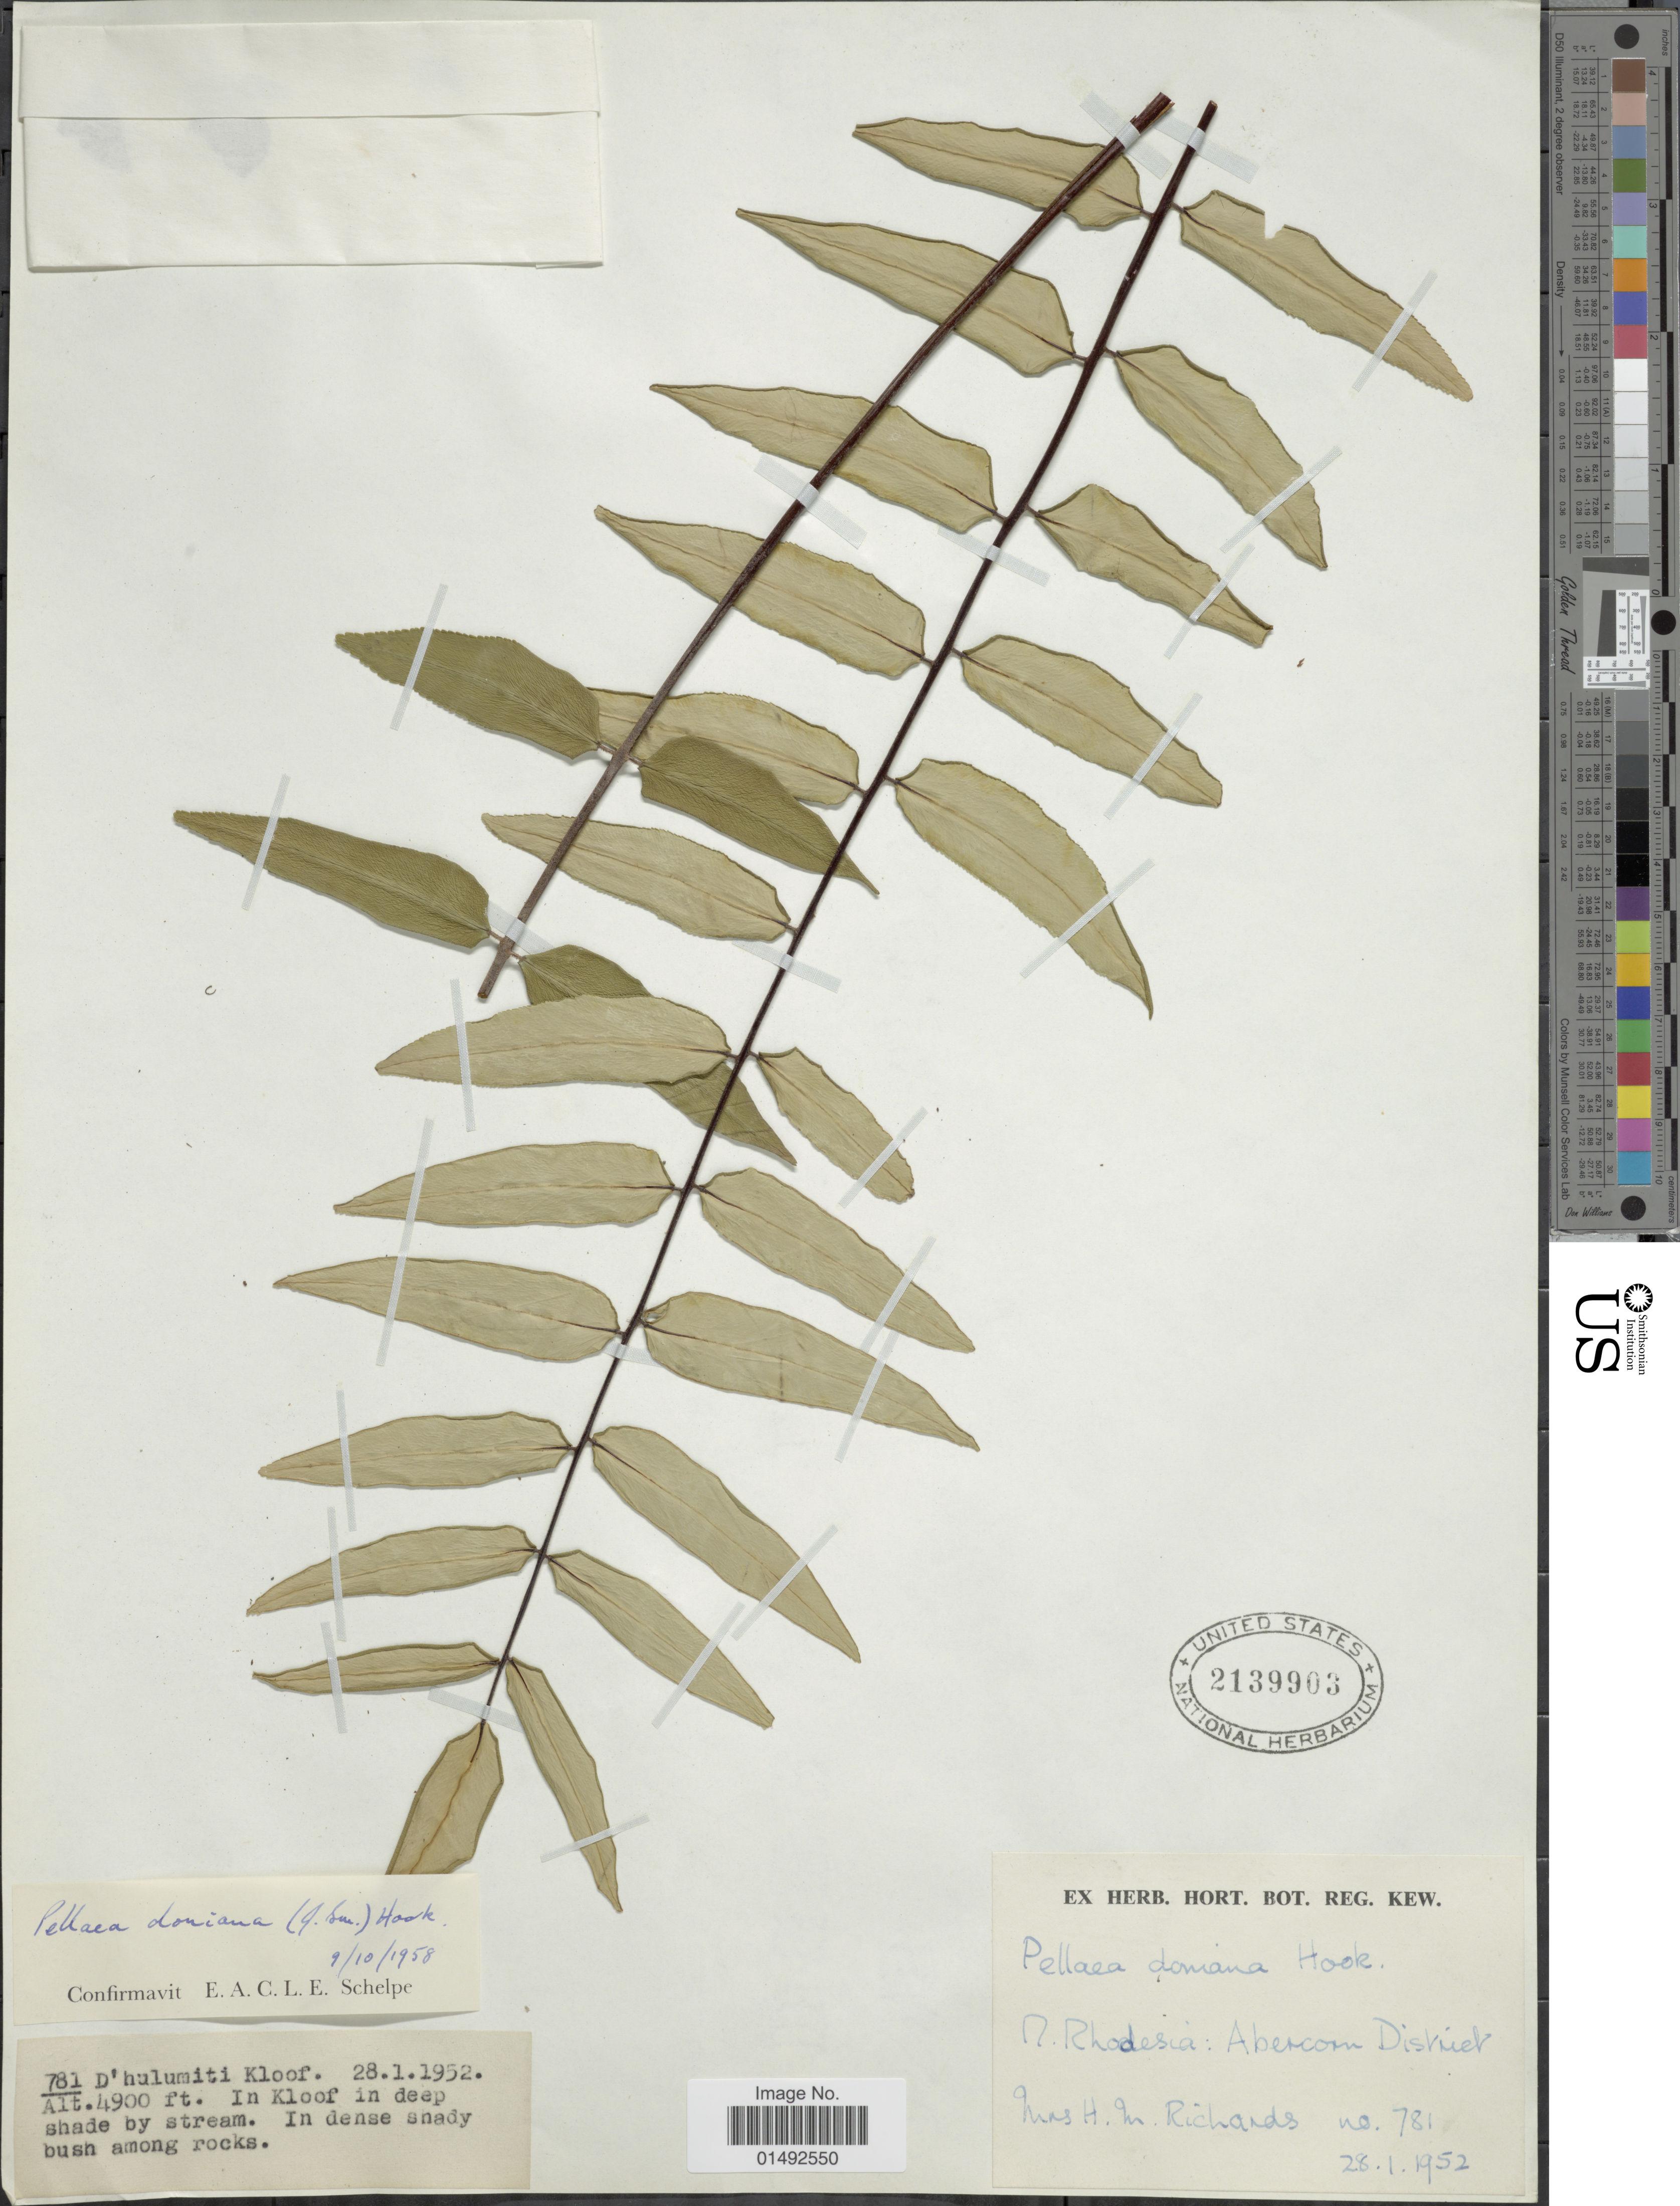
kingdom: Plantae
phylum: Tracheophyta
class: Polypodiopsida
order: Polypodiales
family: Pteridaceae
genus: Pellaea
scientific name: Pellaea doniana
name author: Hook.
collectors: H. Richards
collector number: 781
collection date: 1952-01-28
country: Zambia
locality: Abercom District, D'halumiti kloof. In Kloof in deep shade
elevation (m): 1494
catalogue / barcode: US 2139903